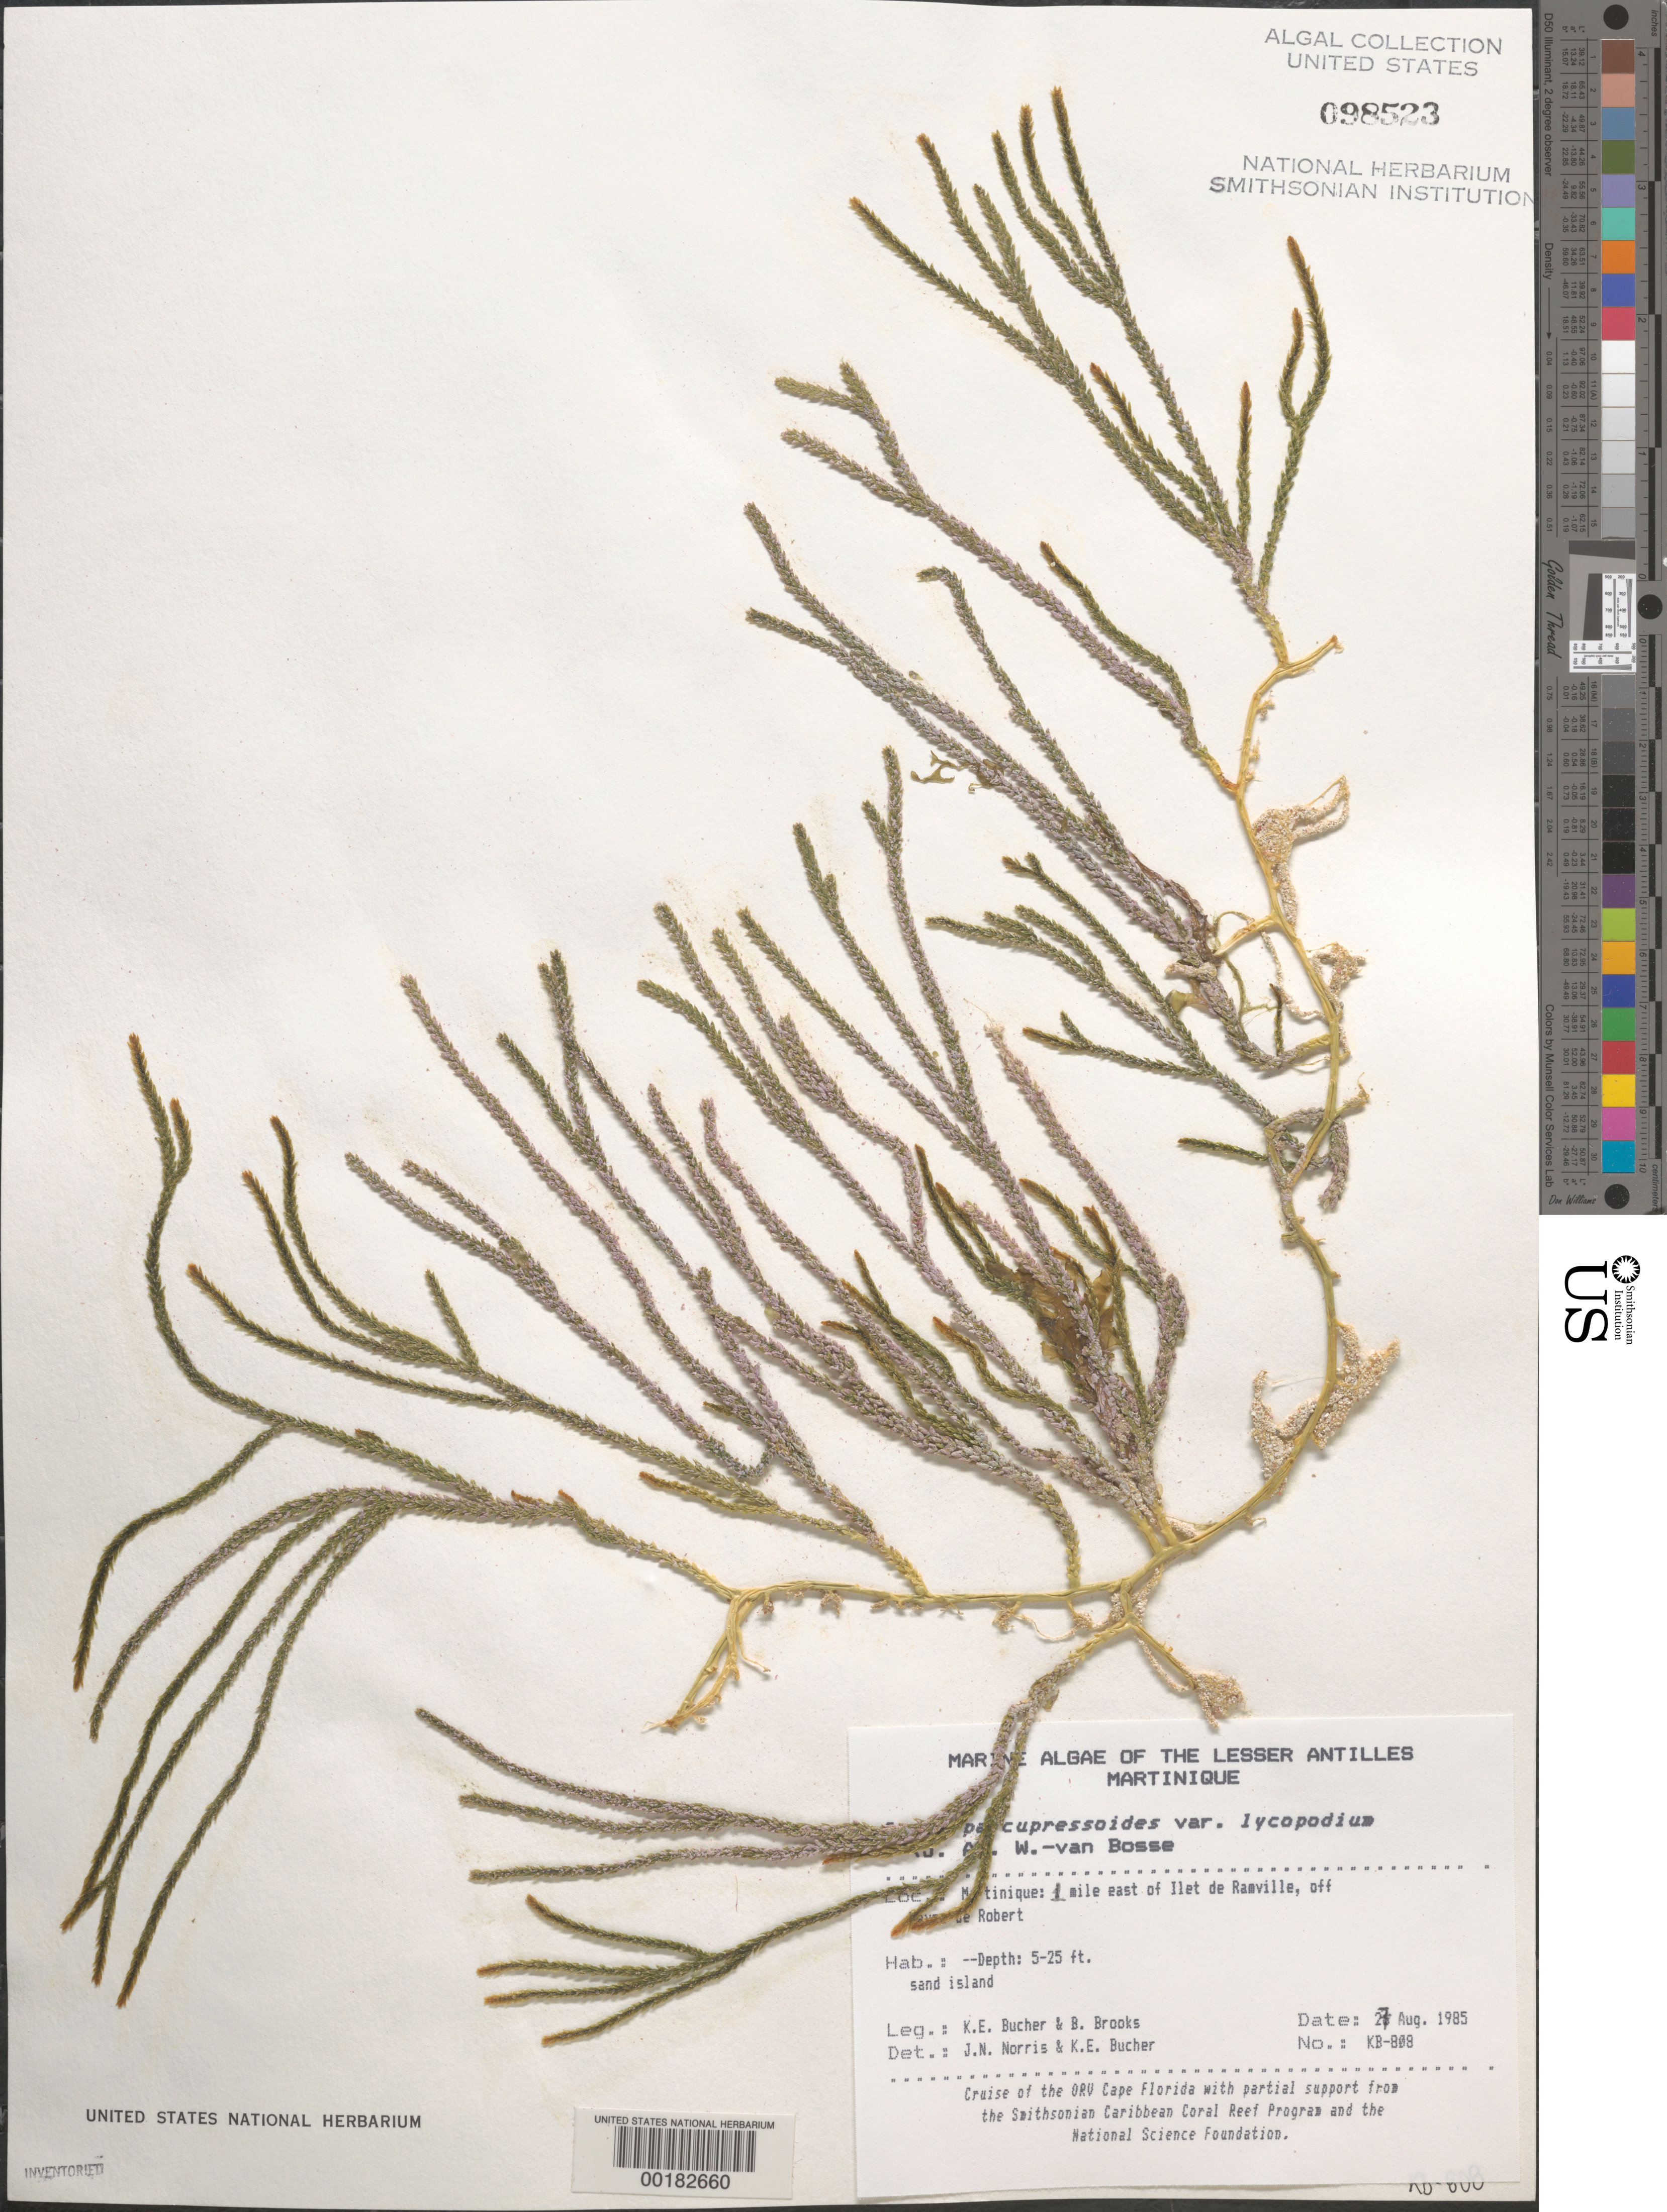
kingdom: Plantae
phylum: Chlorophyta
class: Ulvophyceae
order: Bryopsidales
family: Caulerpaceae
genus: Caulerpa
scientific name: Caulerpa cupressoides var. lycopodium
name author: Weber Bosse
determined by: Norris, J. N.; Bucher, K. E.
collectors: K. E. Bucher & B. Brooks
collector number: Kb-808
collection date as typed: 27 Aug 1985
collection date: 1985-08-27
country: Martinique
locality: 1 mile east of Ilet de Ramville, off Havre du Robert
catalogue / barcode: US 98523